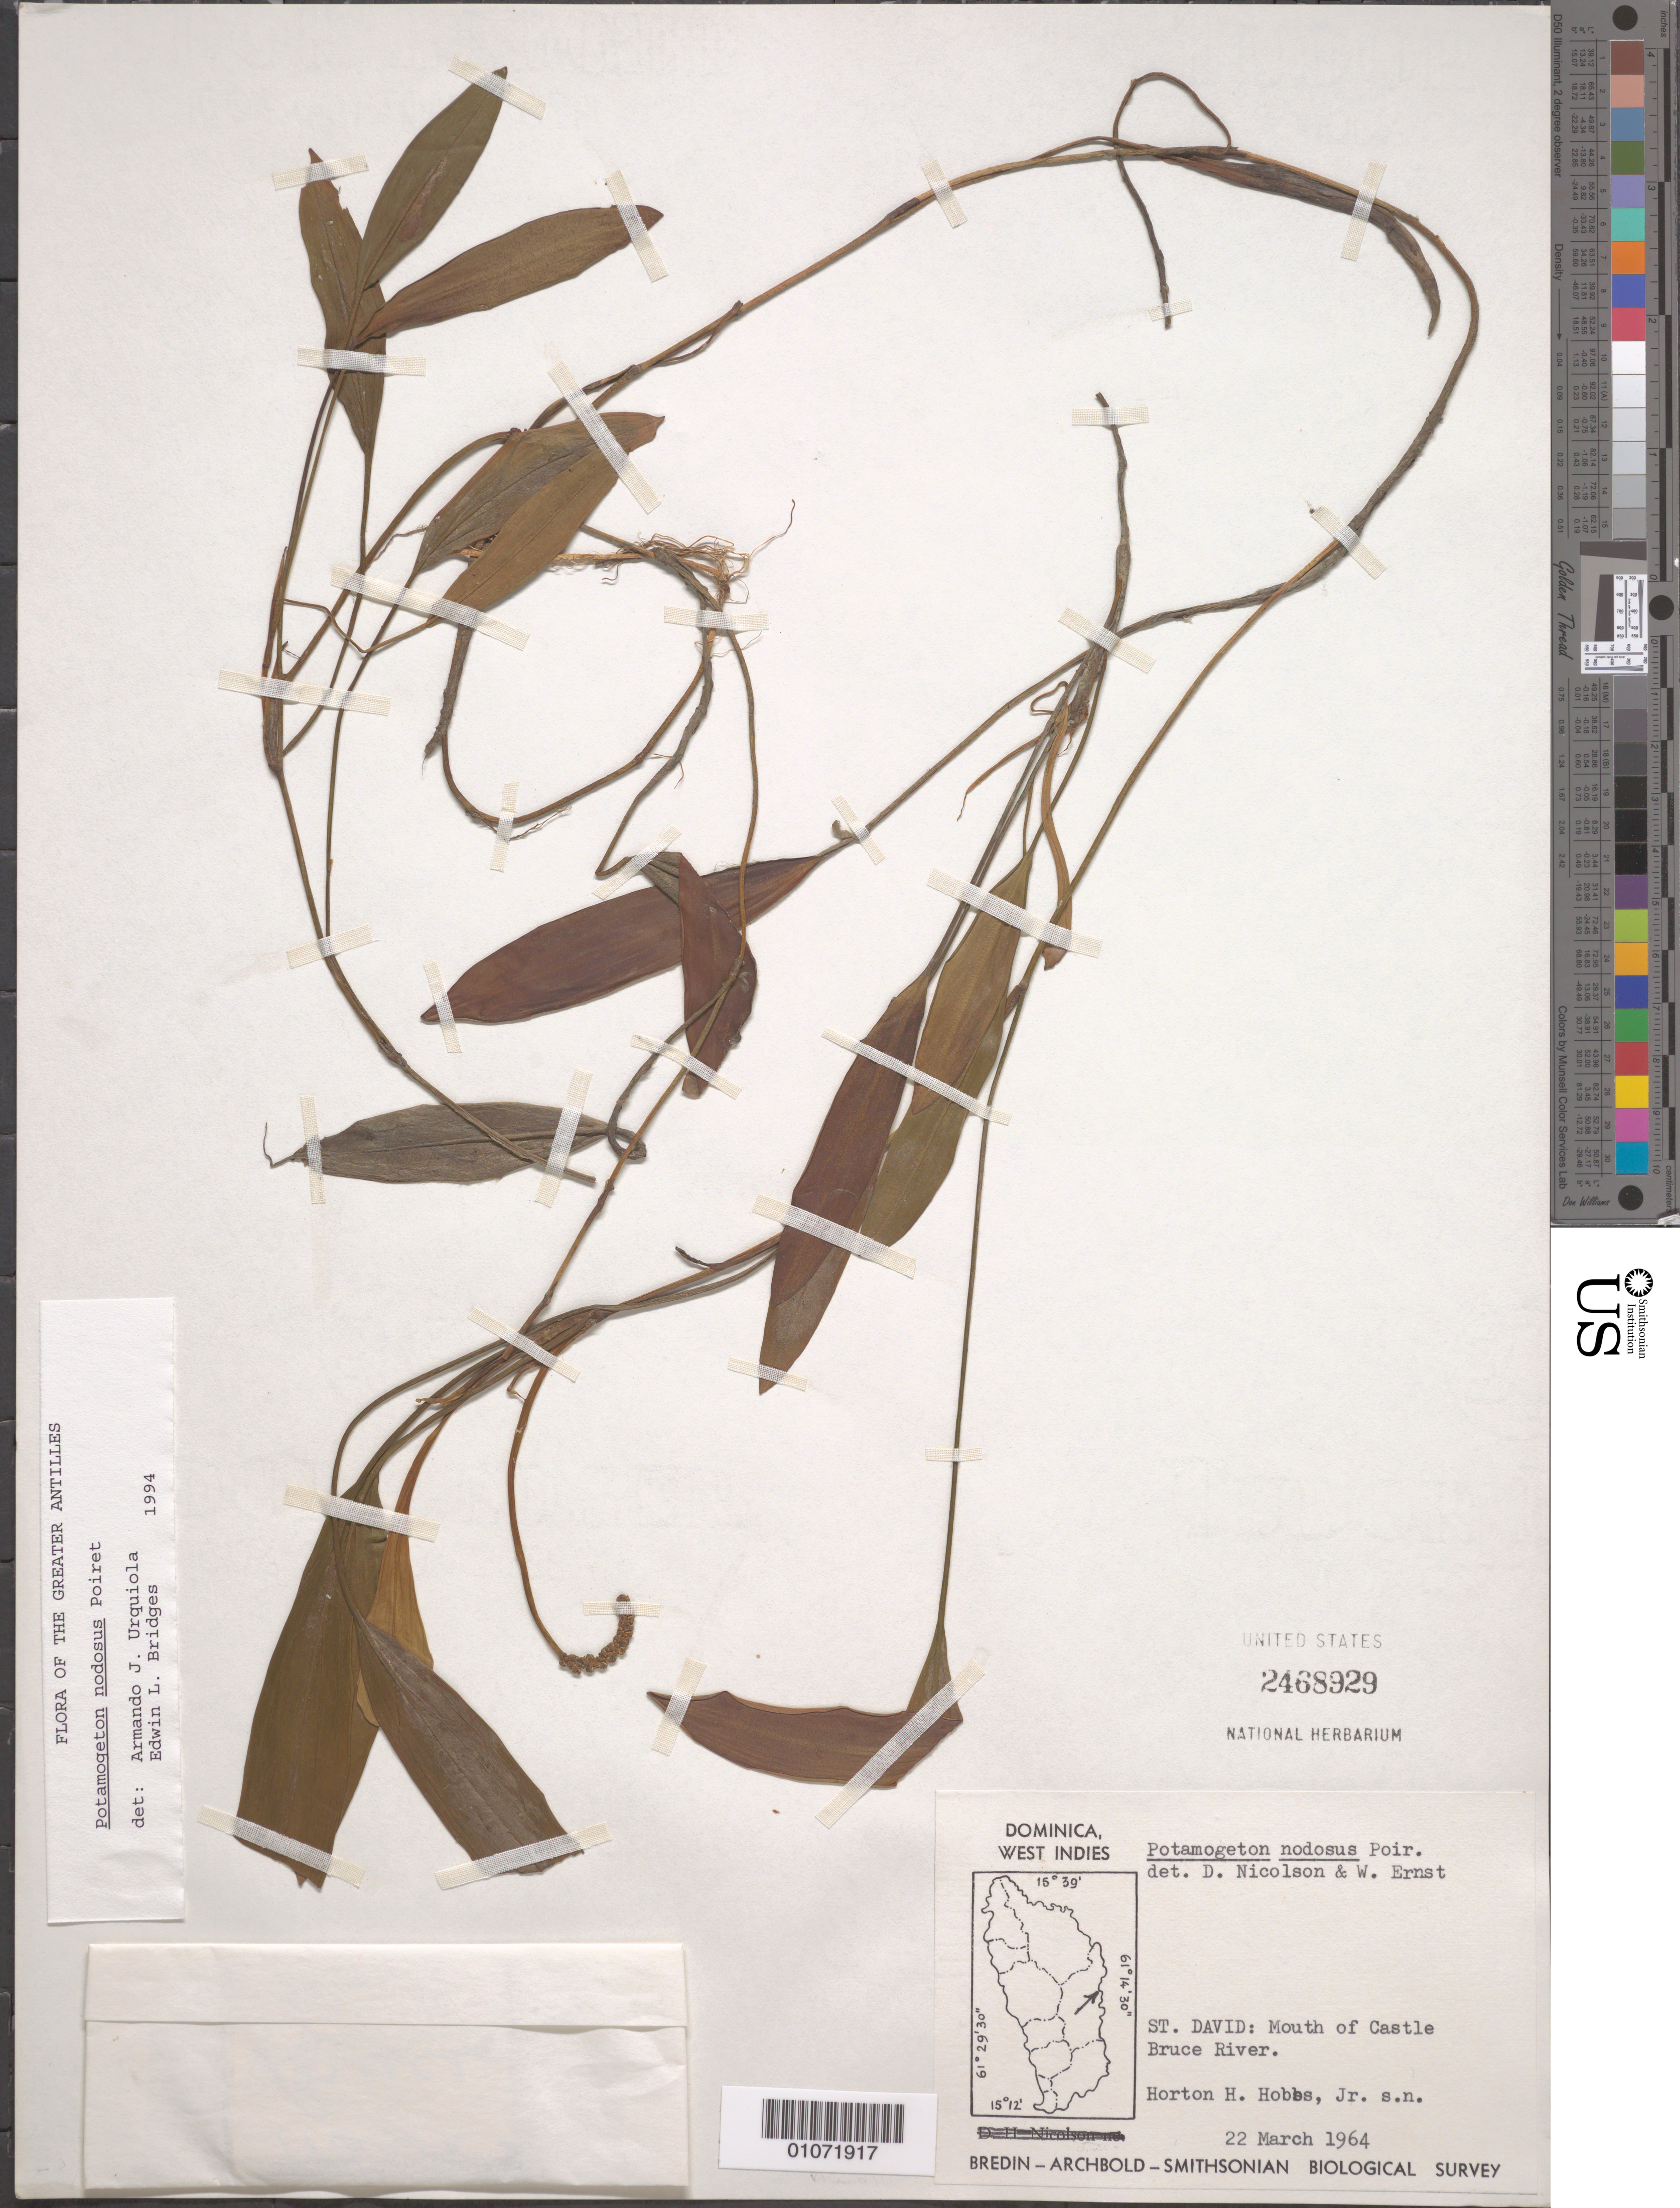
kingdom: Plantae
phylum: Tracheophyta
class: Liliopsida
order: Alismatales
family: Potamogetonaceae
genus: Potamogeton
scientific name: Potamogeton nodosus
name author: Poir.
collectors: H. Hobbs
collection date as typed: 22 Mar 1964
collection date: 1964-03-22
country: Dominica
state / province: St. David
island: Dominica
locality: ST. DAVID. Mouth of Castle Bruce River.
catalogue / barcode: US 2468929